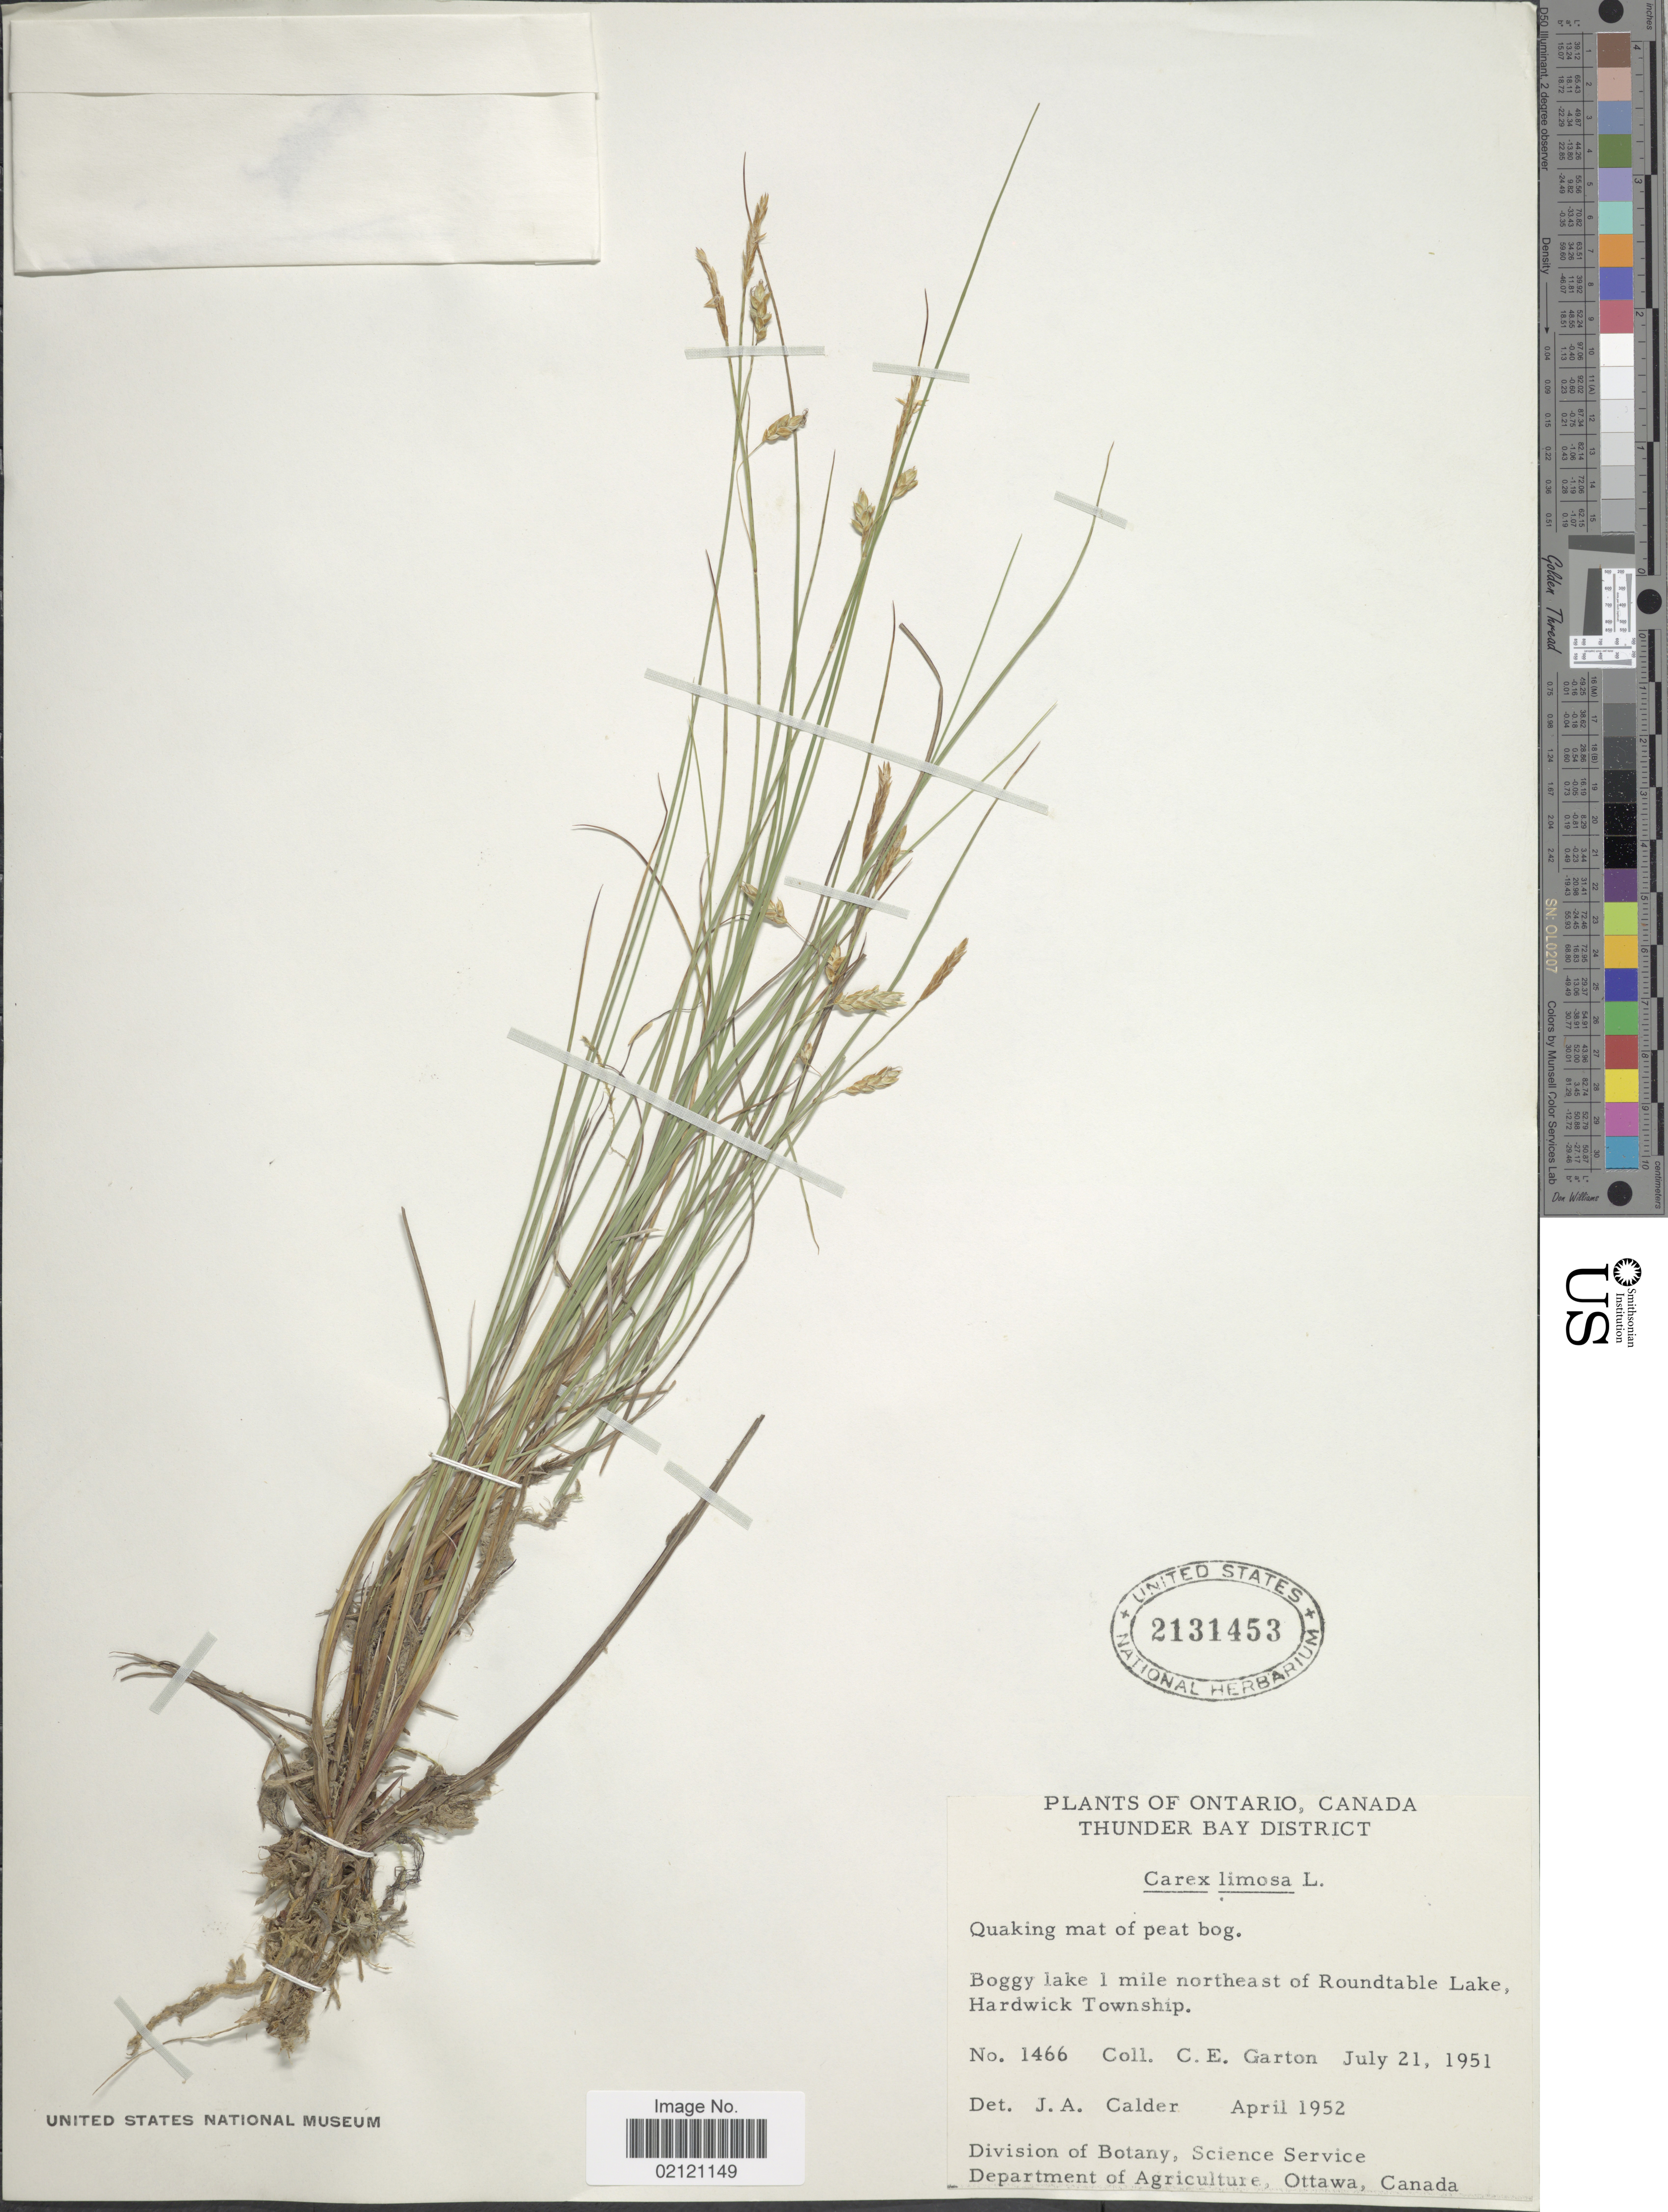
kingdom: Plantae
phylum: Tracheophyta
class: Liliopsida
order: Poales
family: Cyperaceae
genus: Carex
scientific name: Carex limosa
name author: L.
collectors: C. E. Garton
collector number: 1466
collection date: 1951-07-21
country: Canada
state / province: Ontario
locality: Thunder Bay District, Boggy lake 1 mile northeast of Roundtable Lake, Hardwick Township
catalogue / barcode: US 2131453